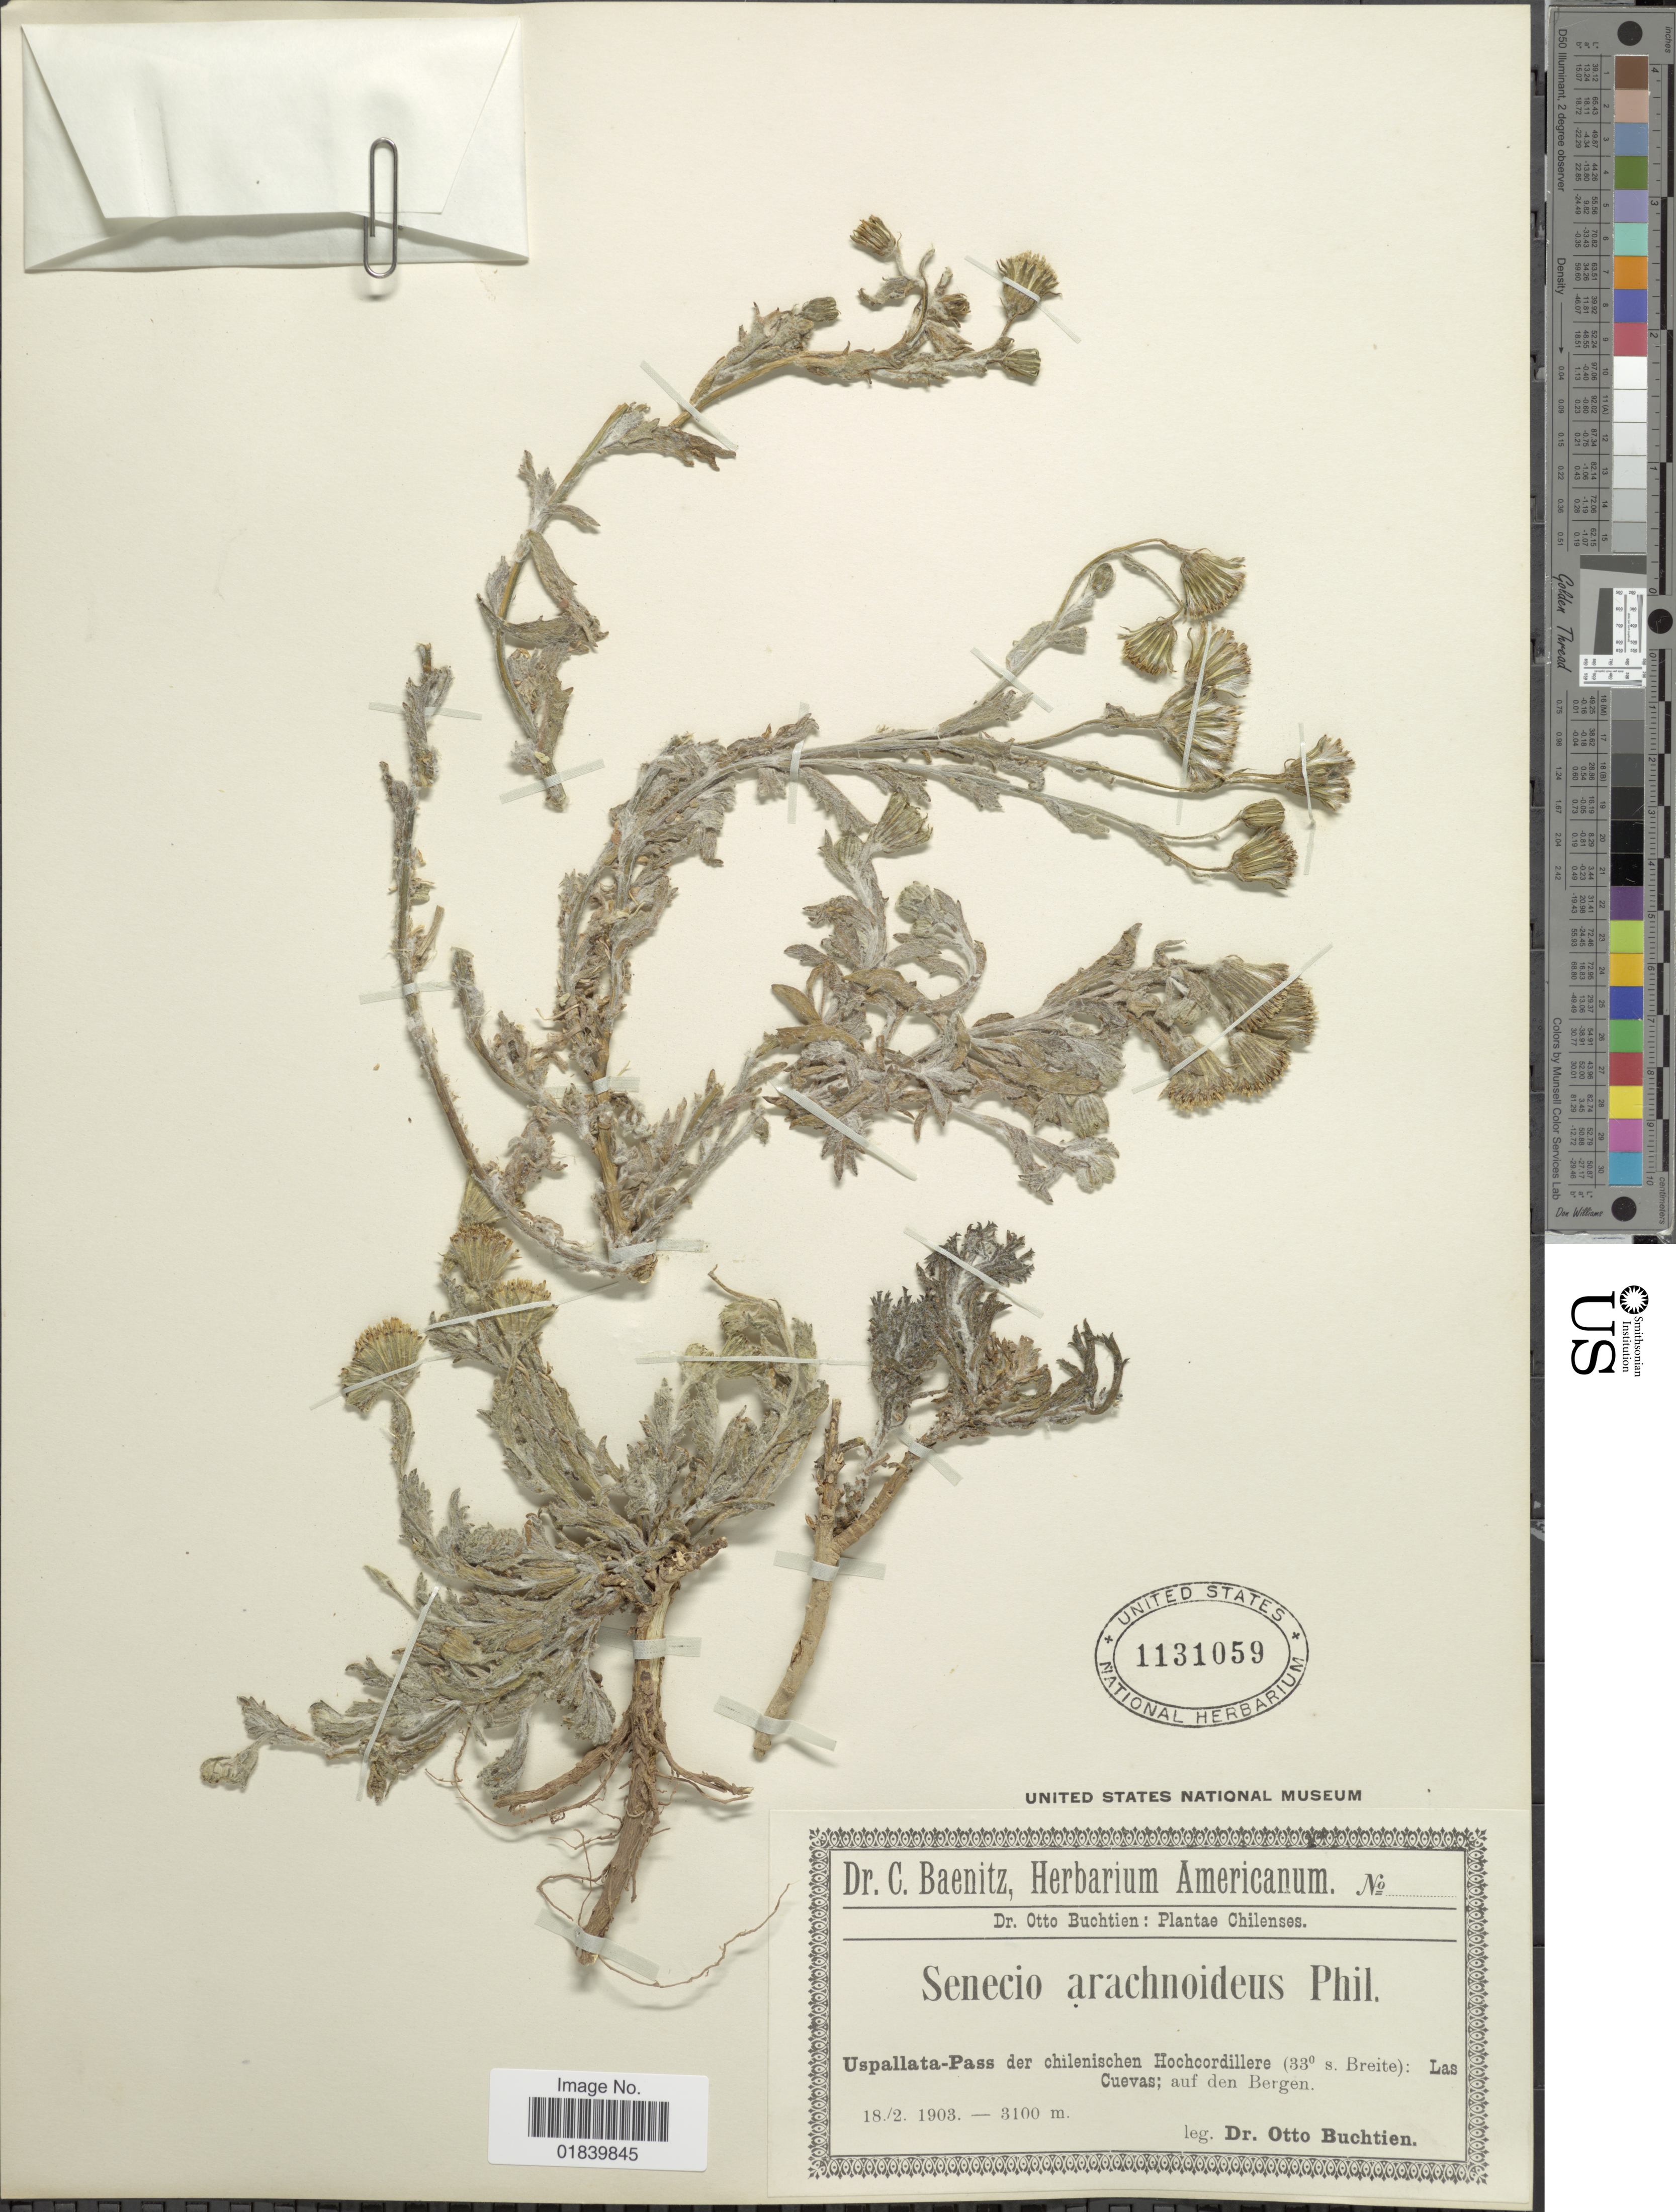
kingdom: Plantae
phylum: Tracheophyta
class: Magnoliopsida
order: Asterales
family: Asteraceae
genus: Senecio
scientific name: Senecio arachnoideus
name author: (C.B. Clarke) M.R. Almeida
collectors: O. Buchtien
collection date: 1903-02-18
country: Chile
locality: Uspallata - Pass der chilenischen Hochcordillere: Las Cuevas; auf den Bergen.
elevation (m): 3100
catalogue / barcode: US 1131059